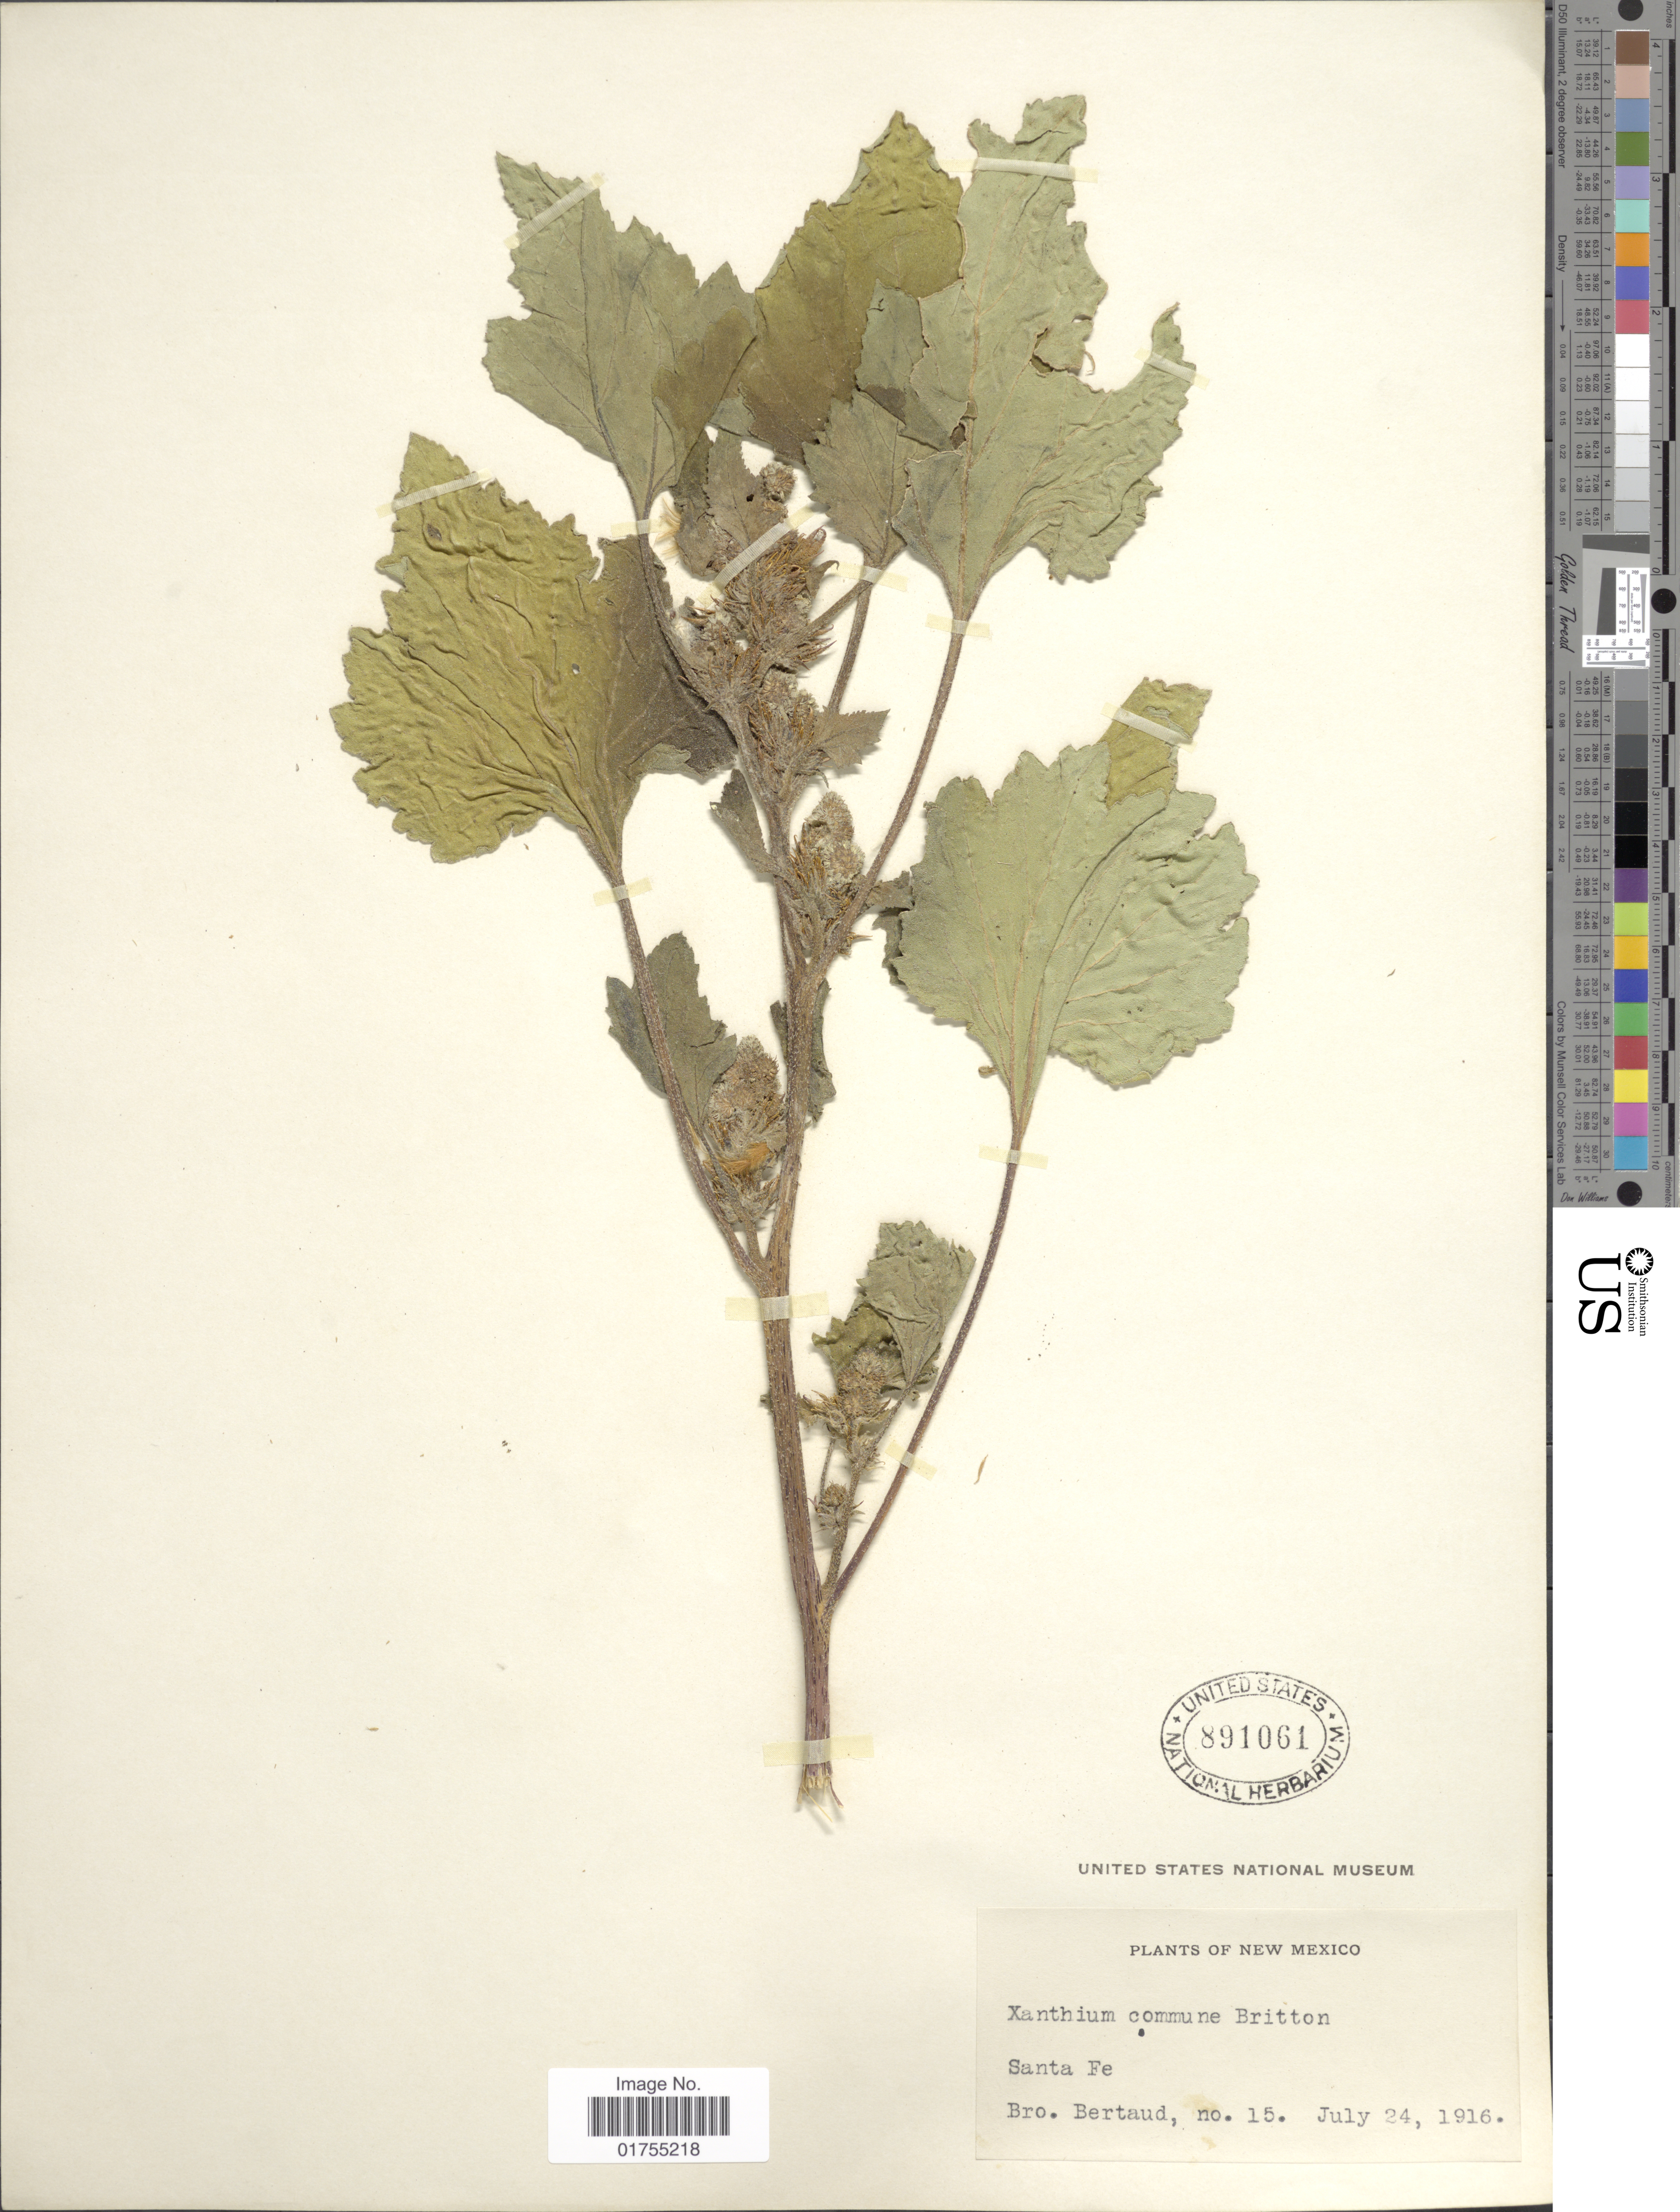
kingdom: Plantae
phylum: Tracheophyta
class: Magnoliopsida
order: Asterales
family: Asteraceae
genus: Xanthium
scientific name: Xanthium strumarium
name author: L.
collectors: Bro. Bertaud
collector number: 15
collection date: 1916-07-24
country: United States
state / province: New Mexico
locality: Santa Fe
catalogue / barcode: US 891061